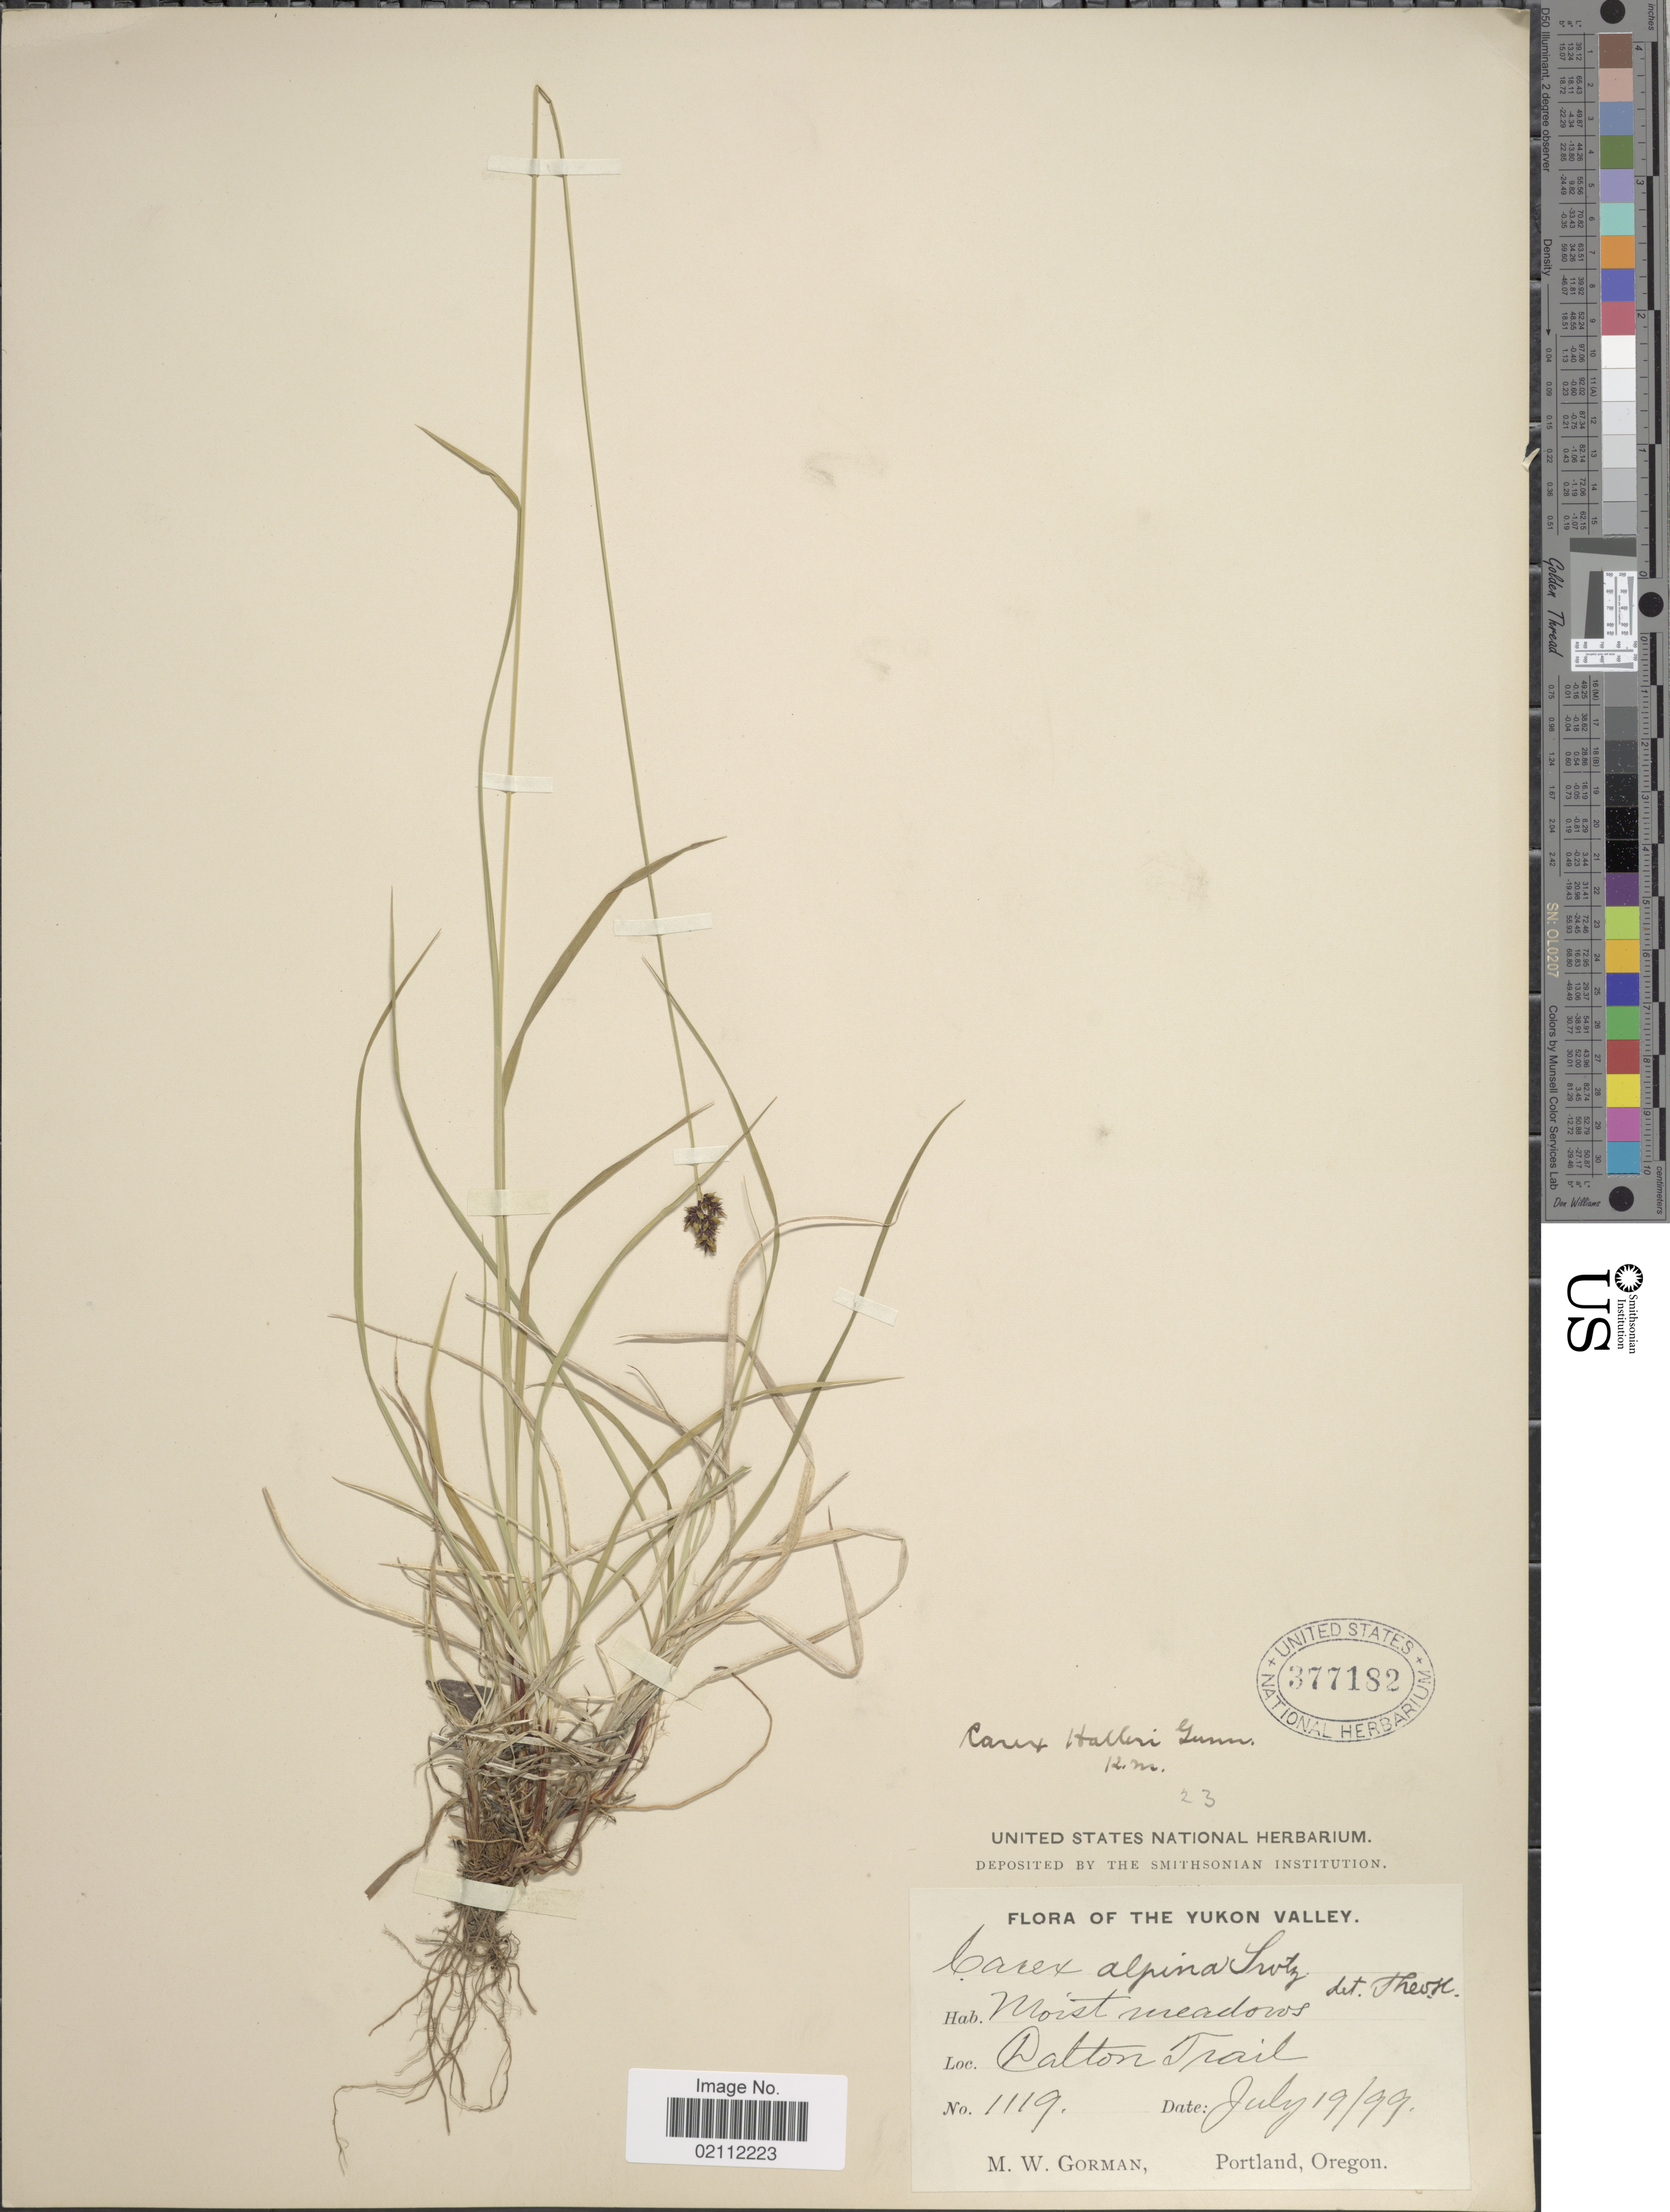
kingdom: Plantae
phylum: Tracheophyta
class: Liliopsida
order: Poales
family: Cyperaceae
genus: Carex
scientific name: Carex media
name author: R. Br.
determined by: Strong, Mark T., (BOT), Smithsonian Institution - National Museum of Natural History (UNITED STATES)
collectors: M. W. Gorman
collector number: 1119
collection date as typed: Transcribed d/m/y: 19/7/99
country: United States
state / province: Alaska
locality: Yukon Valley. Dalton Trail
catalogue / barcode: US 377182